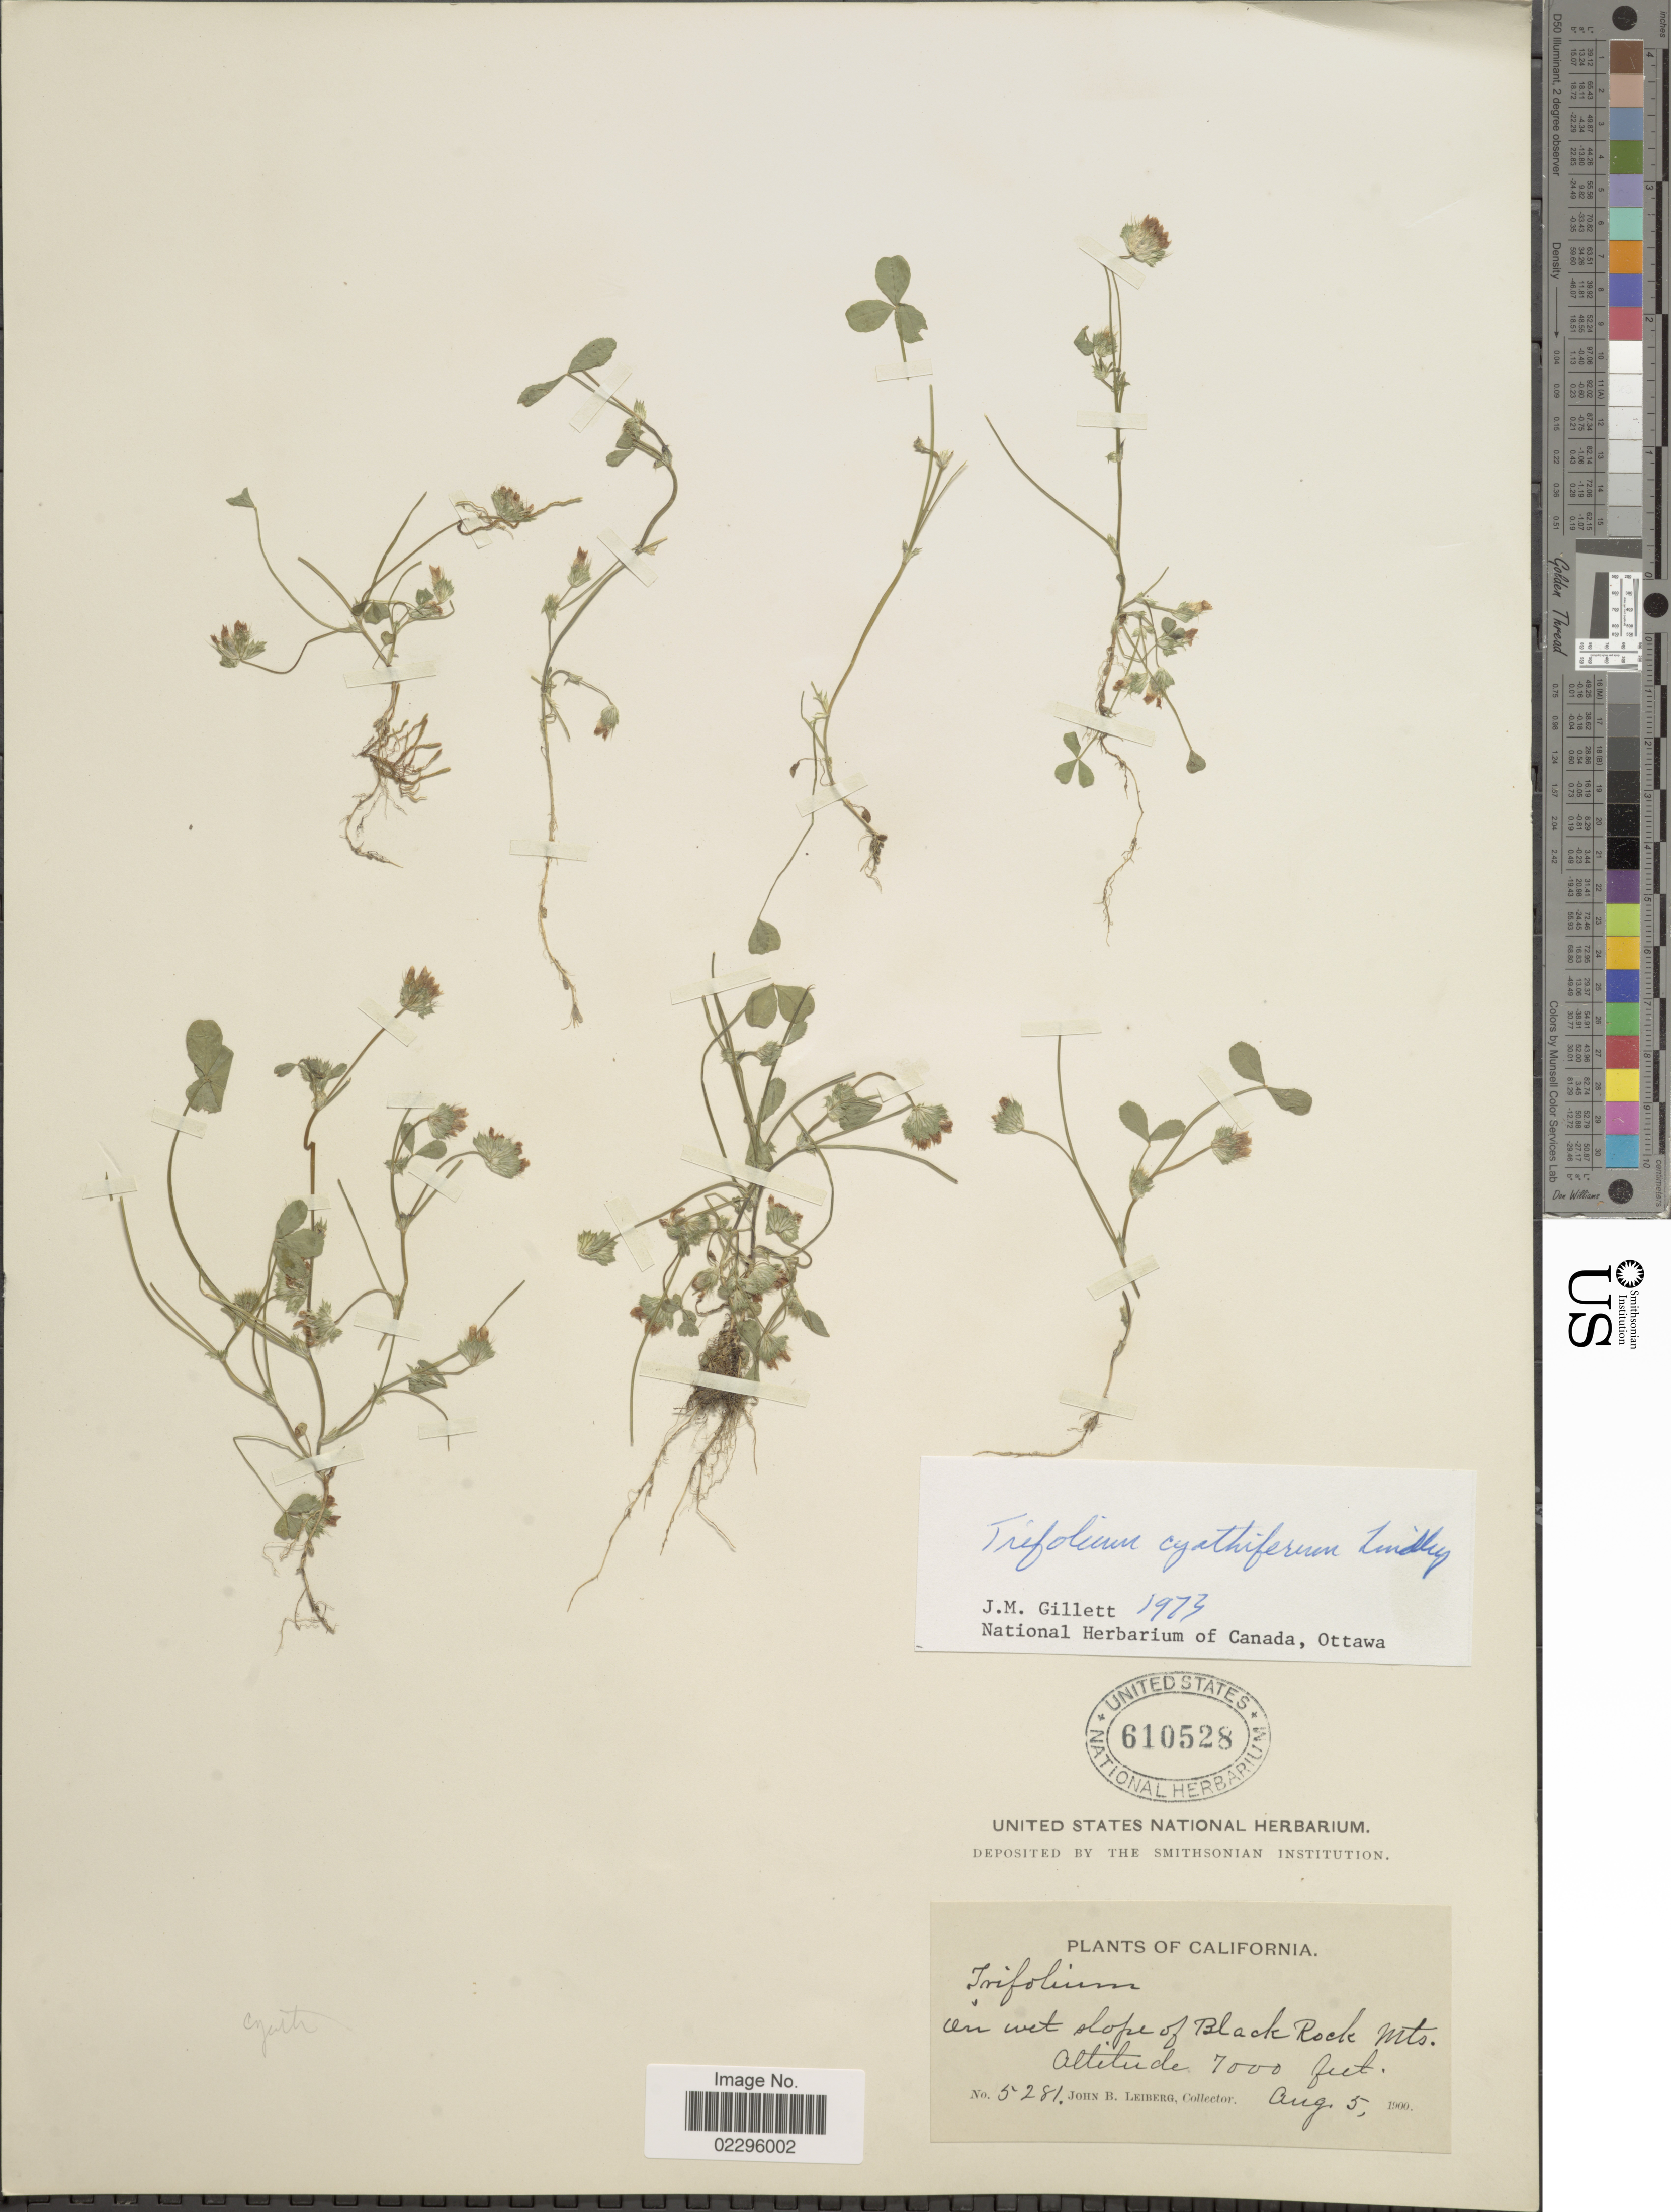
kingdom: Plantae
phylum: Tracheophyta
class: Magnoliopsida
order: Fabales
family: Fabaceae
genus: Trifolium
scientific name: Trifolium cyathiferum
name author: Lindl.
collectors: J. B. Leiberg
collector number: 5281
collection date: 1900-08-05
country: United States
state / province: California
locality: On wet slope of Black Rock Mts.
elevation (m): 2134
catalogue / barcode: US 610528